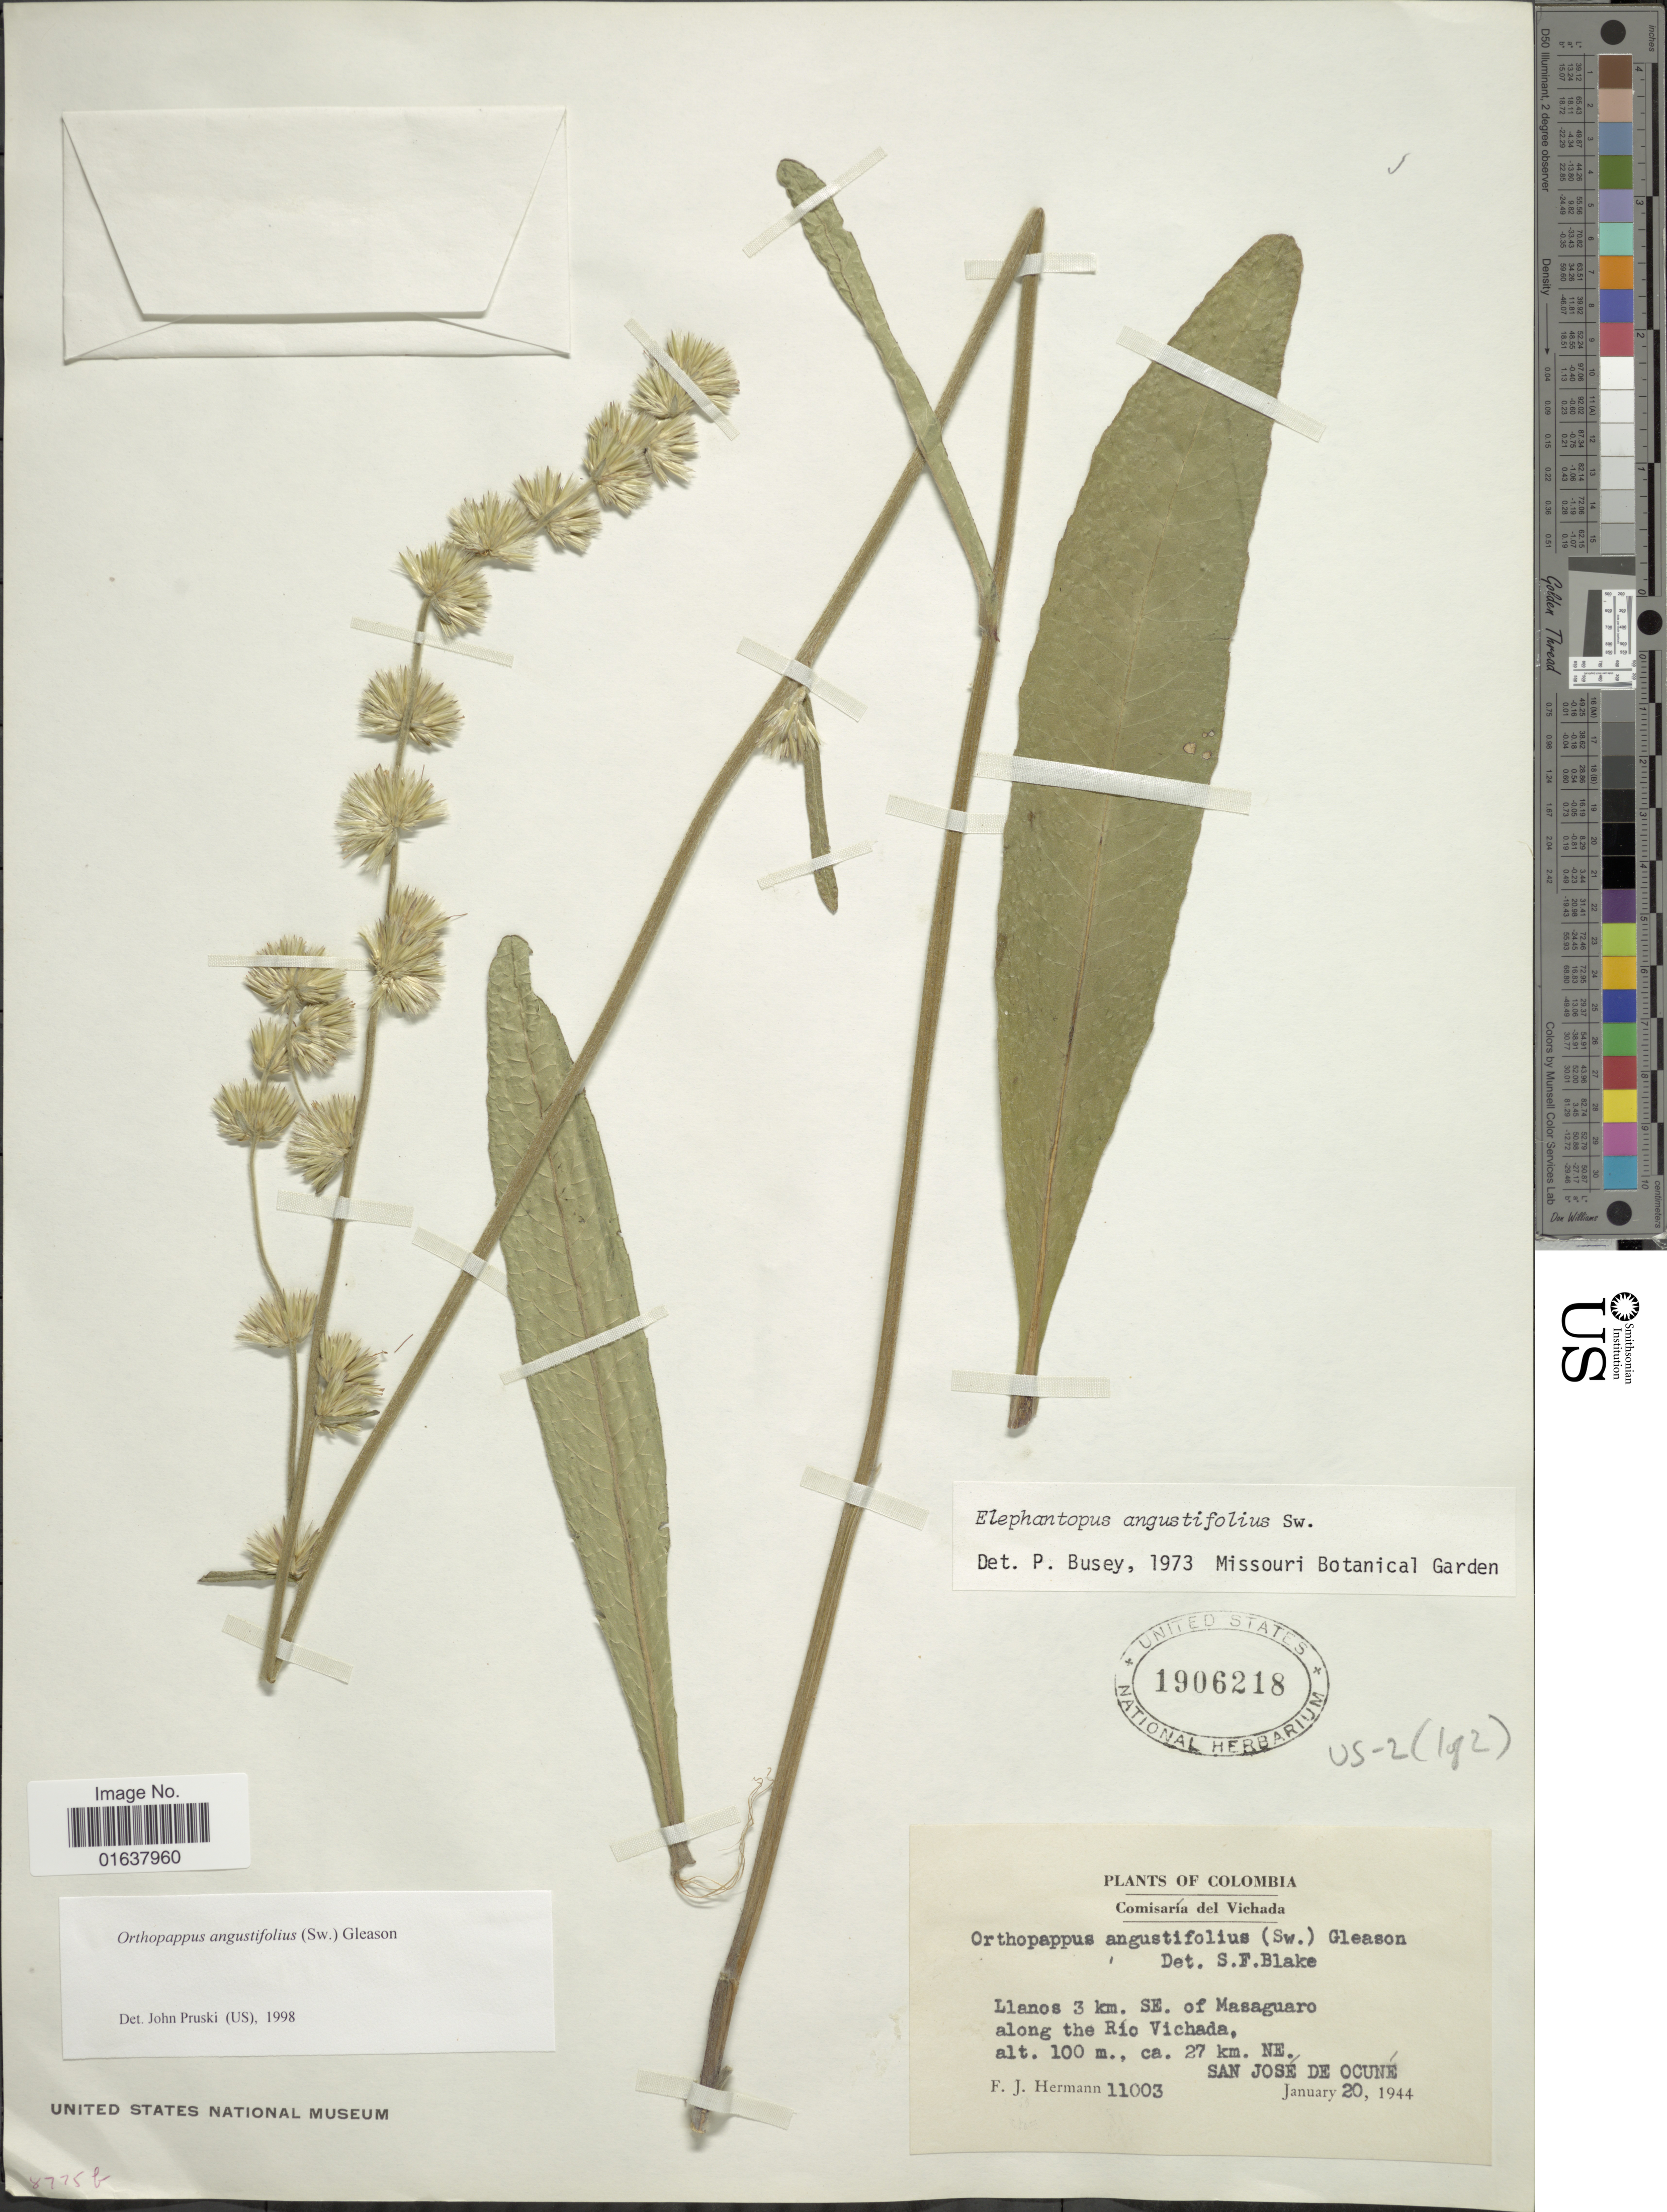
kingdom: Plantae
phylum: Tracheophyta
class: Magnoliopsida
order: Asterales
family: Asteraceae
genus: Orthopappus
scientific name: Orthopappus angustifolius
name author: (Sw.) Gleason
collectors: F. J. Hermann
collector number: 11003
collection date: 1944-01-20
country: Colombia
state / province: Vichada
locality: Comisaria del Vichada. Llanos 3 km SE of Masaguaro along the Rio Vichada. 27 km NE San Jose de Ocune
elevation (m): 100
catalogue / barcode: US 1906218